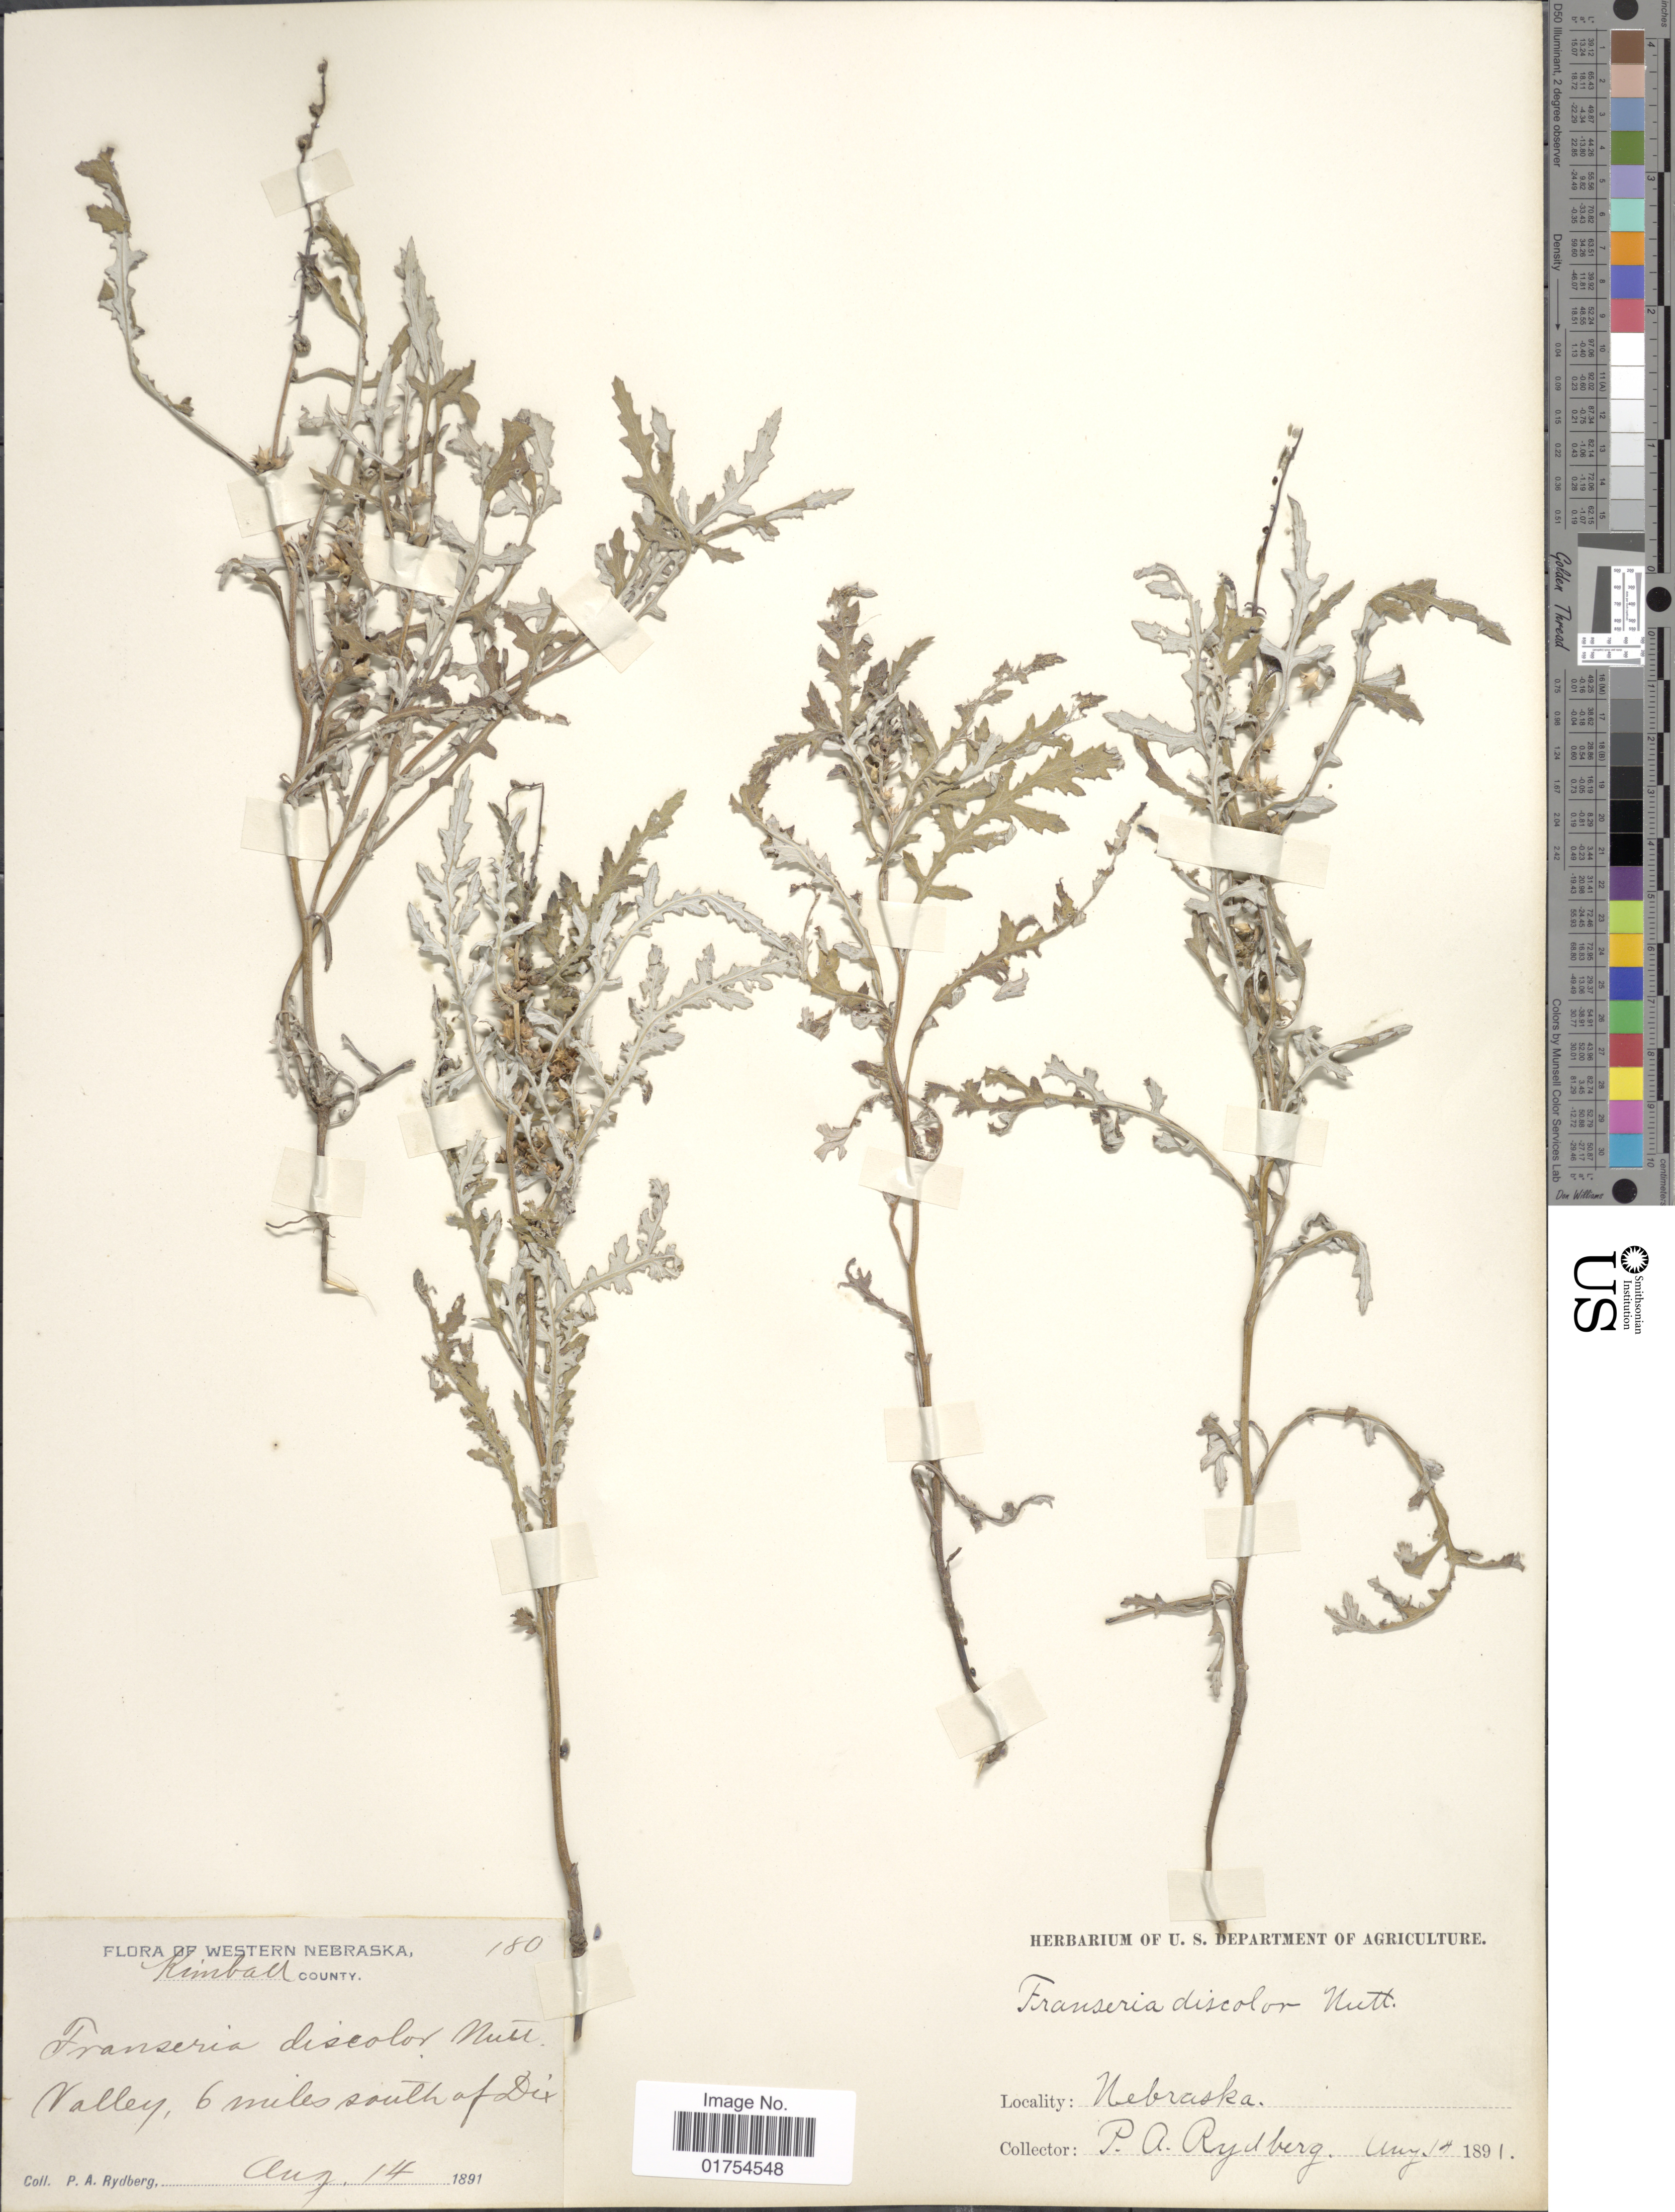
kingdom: Plantae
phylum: Tracheophyta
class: Magnoliopsida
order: Asterales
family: Asteraceae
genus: Franseria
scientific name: Franseria discolor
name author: Nutt.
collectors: P. A. Rydberg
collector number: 180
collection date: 1891-08-14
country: United States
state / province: Nebraska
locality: Western Nebraska, Kimball County, Valley, 6 miles south of Dix